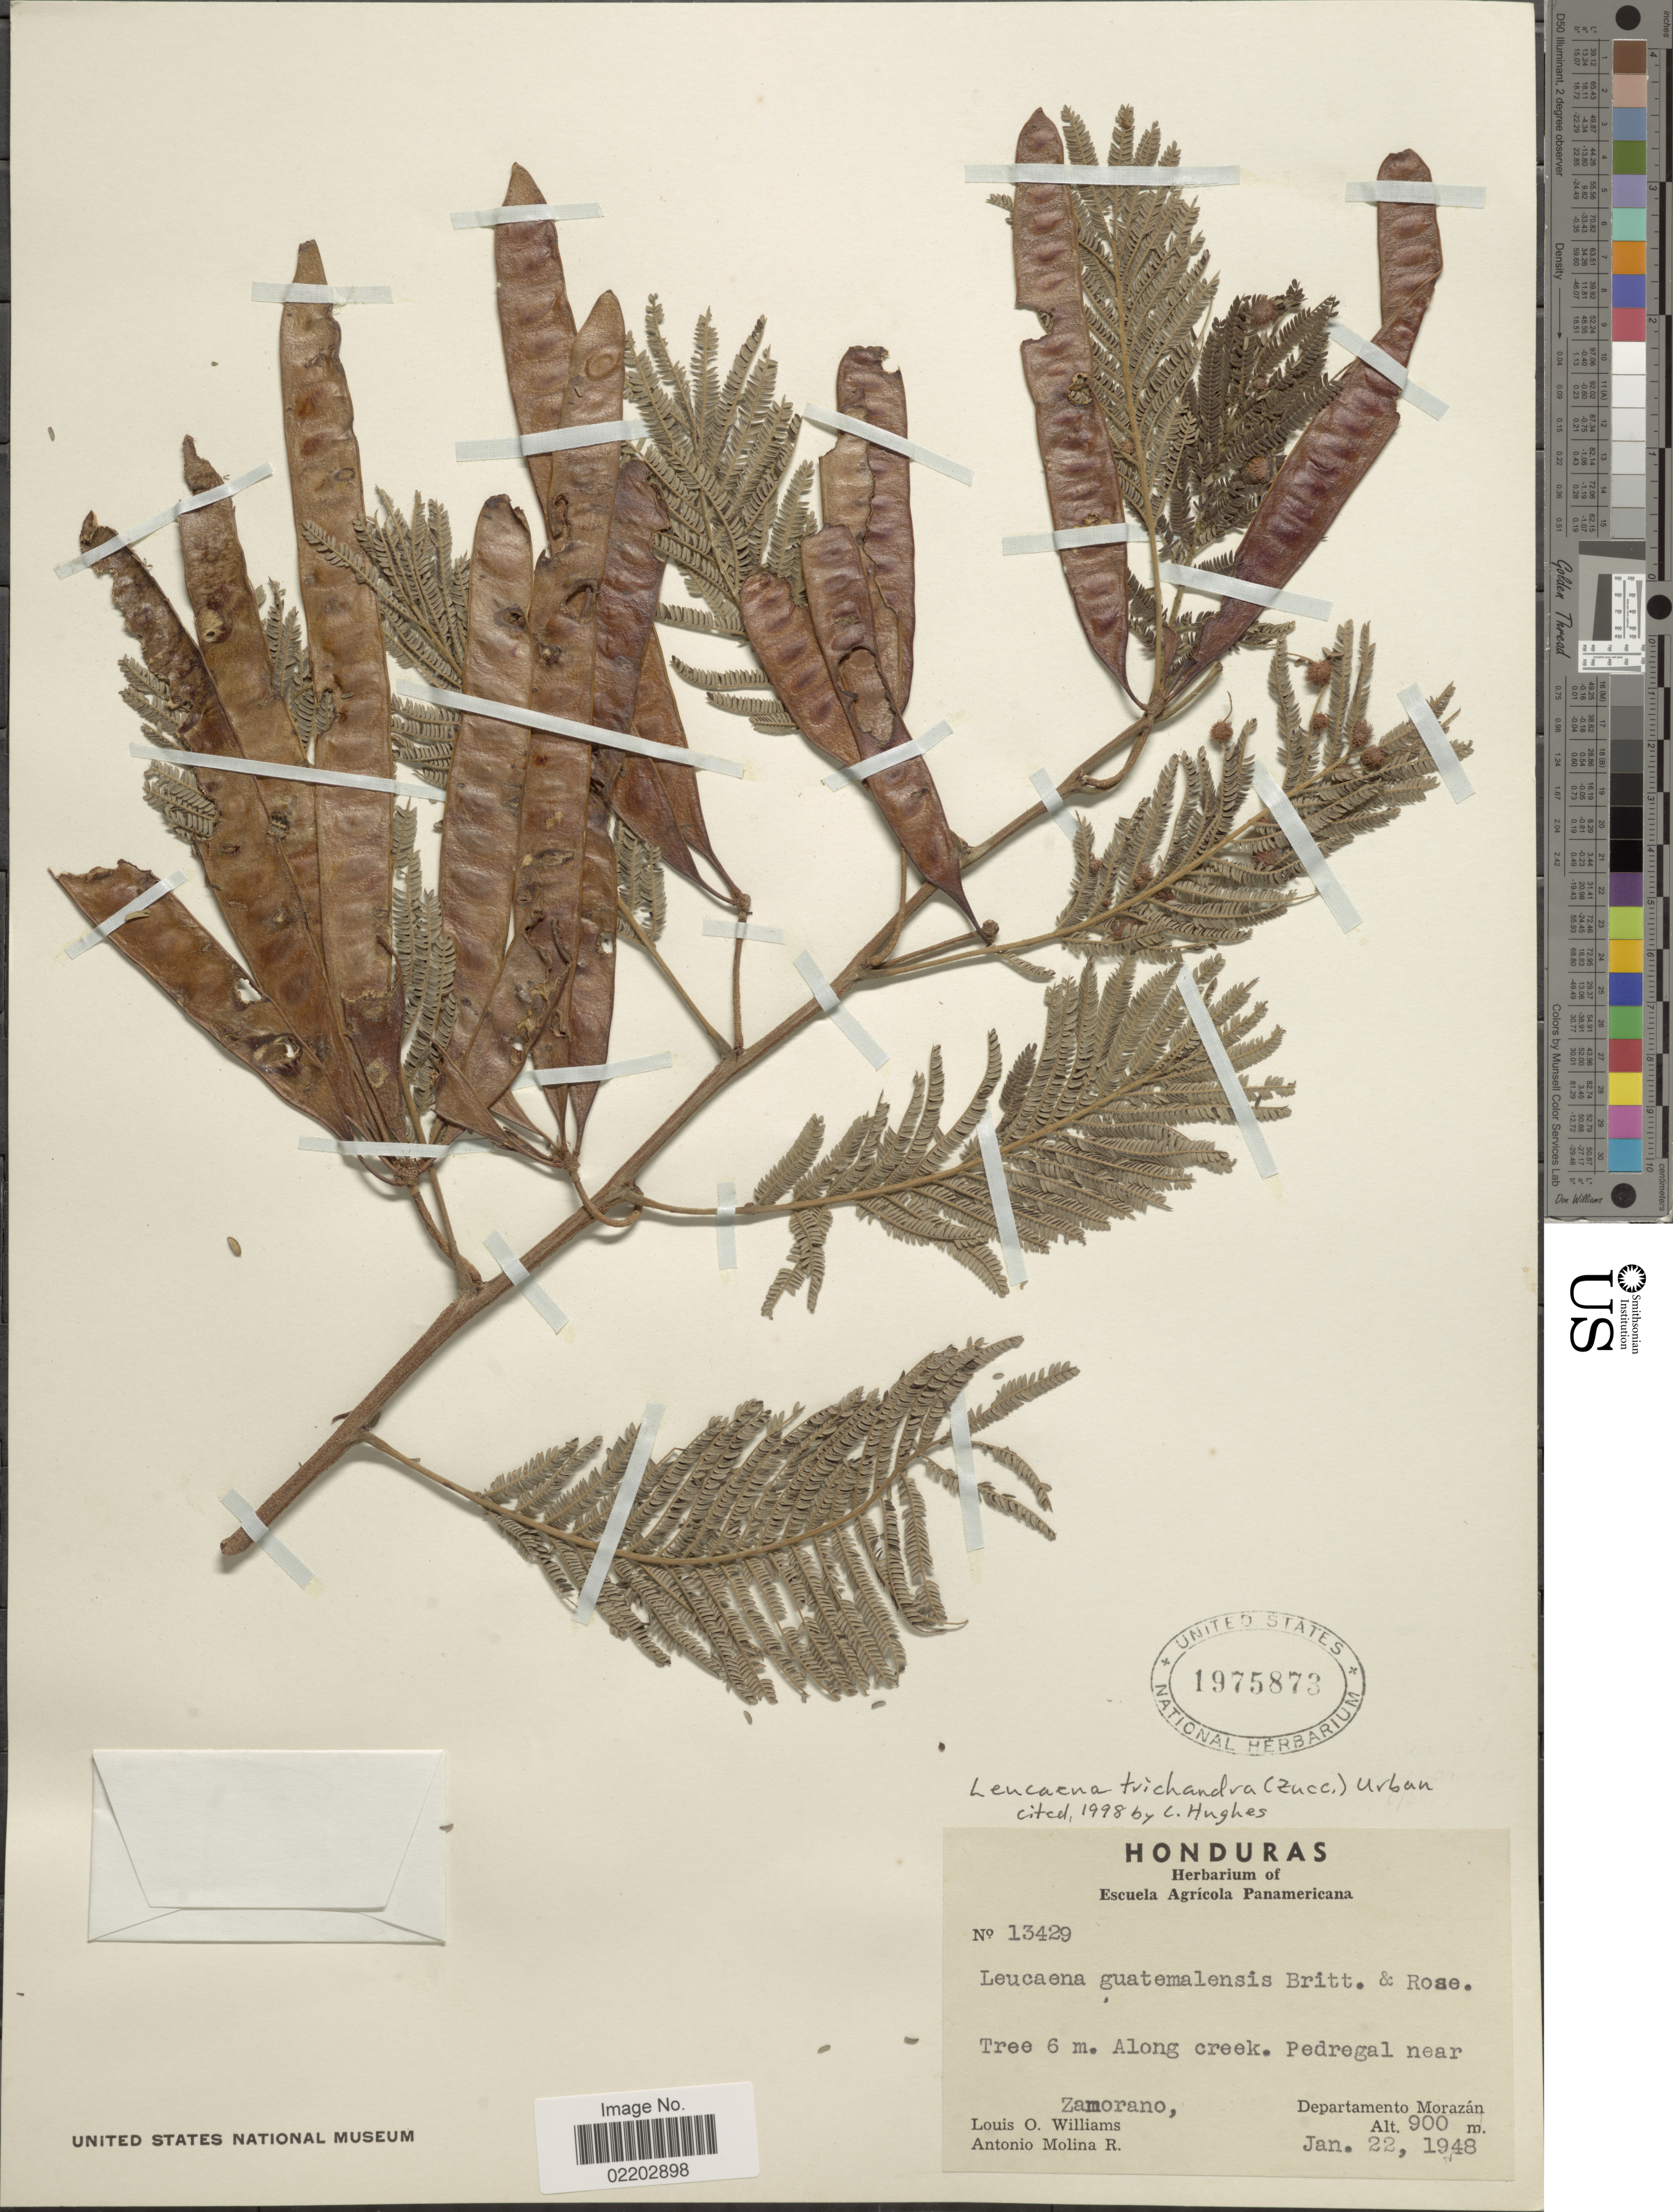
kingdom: Plantae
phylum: Tracheophyta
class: Magnoliopsida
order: Fabales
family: Fabaceae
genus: Leucaena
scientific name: Leucaena trichandra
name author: (Zucc.) Urb.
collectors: L. O. Williams & A. Molina R.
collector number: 13429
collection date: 1948-01-22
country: Honduras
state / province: Fco. Morazán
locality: Along creel, Pedegral near Zamorano, Departamento Morazán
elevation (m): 900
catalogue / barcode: US 1975873